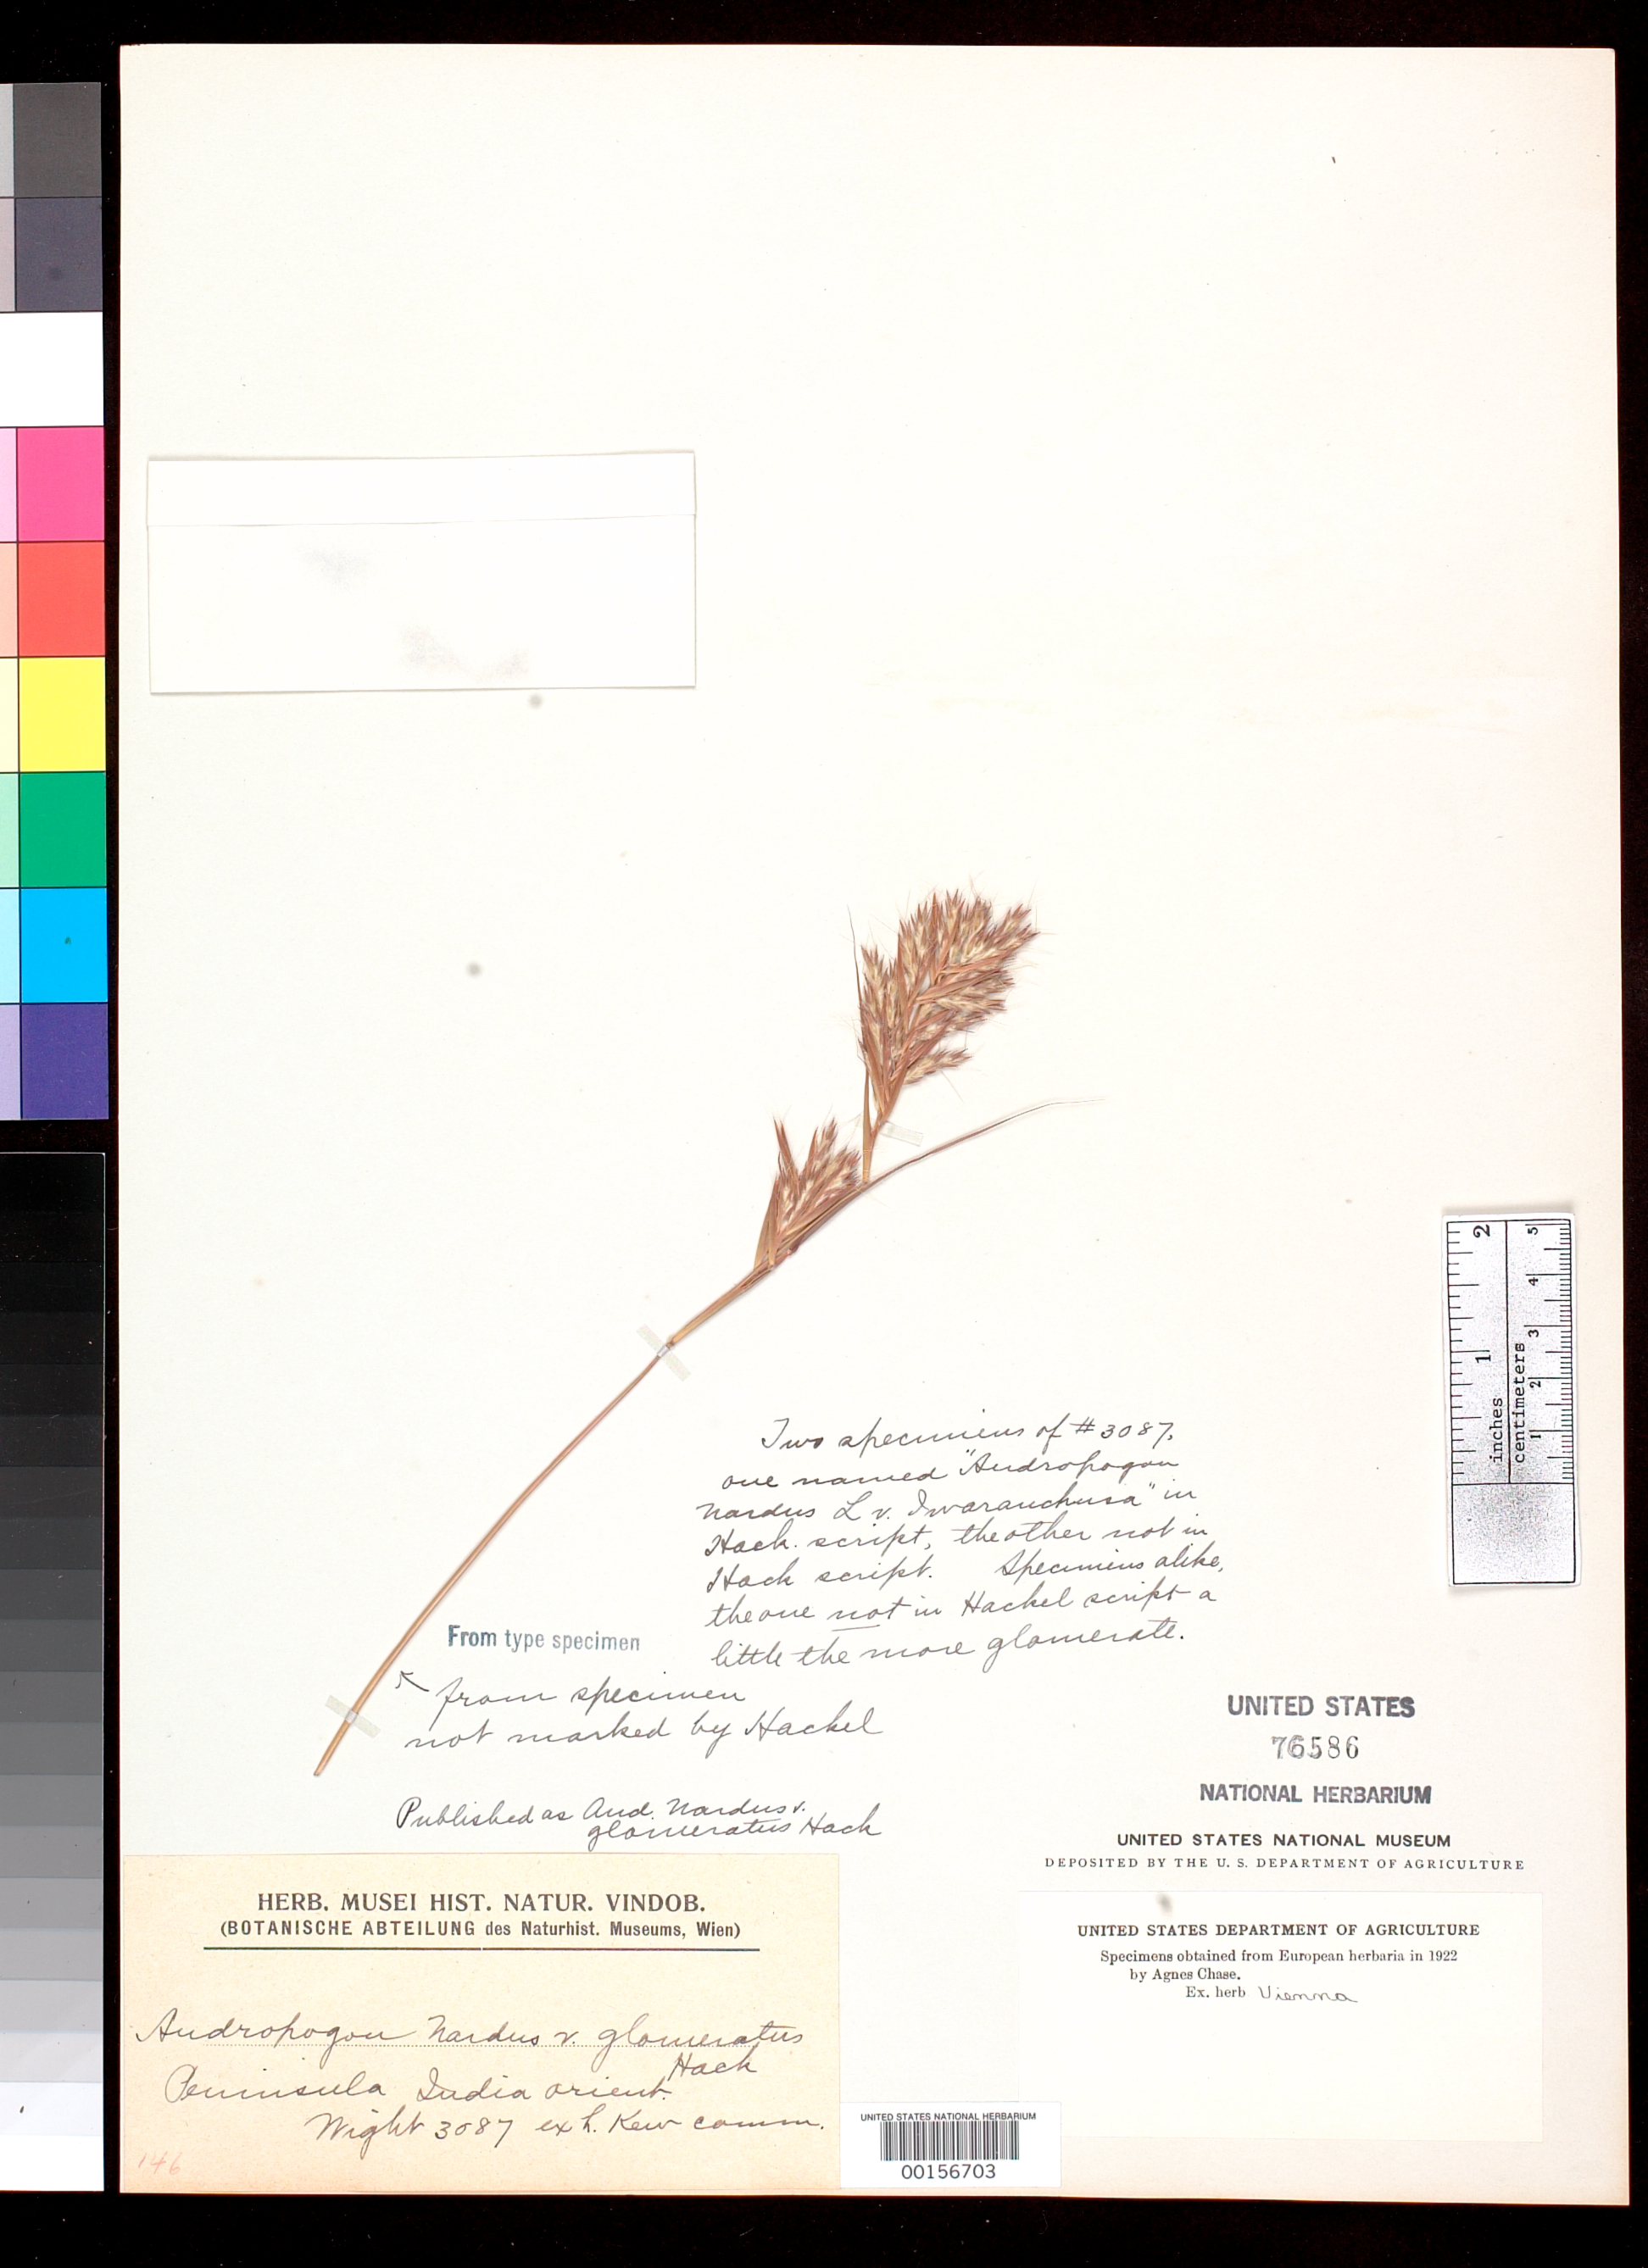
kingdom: Plantae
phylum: Tracheophyta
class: Liliopsida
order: Poales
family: Poaceae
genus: Andropogon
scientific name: Andropogon nardus subsp. glomeratus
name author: Hack. in A. DC.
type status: Type Fragment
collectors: -- Wight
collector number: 3087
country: India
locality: Peninsula India orient.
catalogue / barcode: US 76586